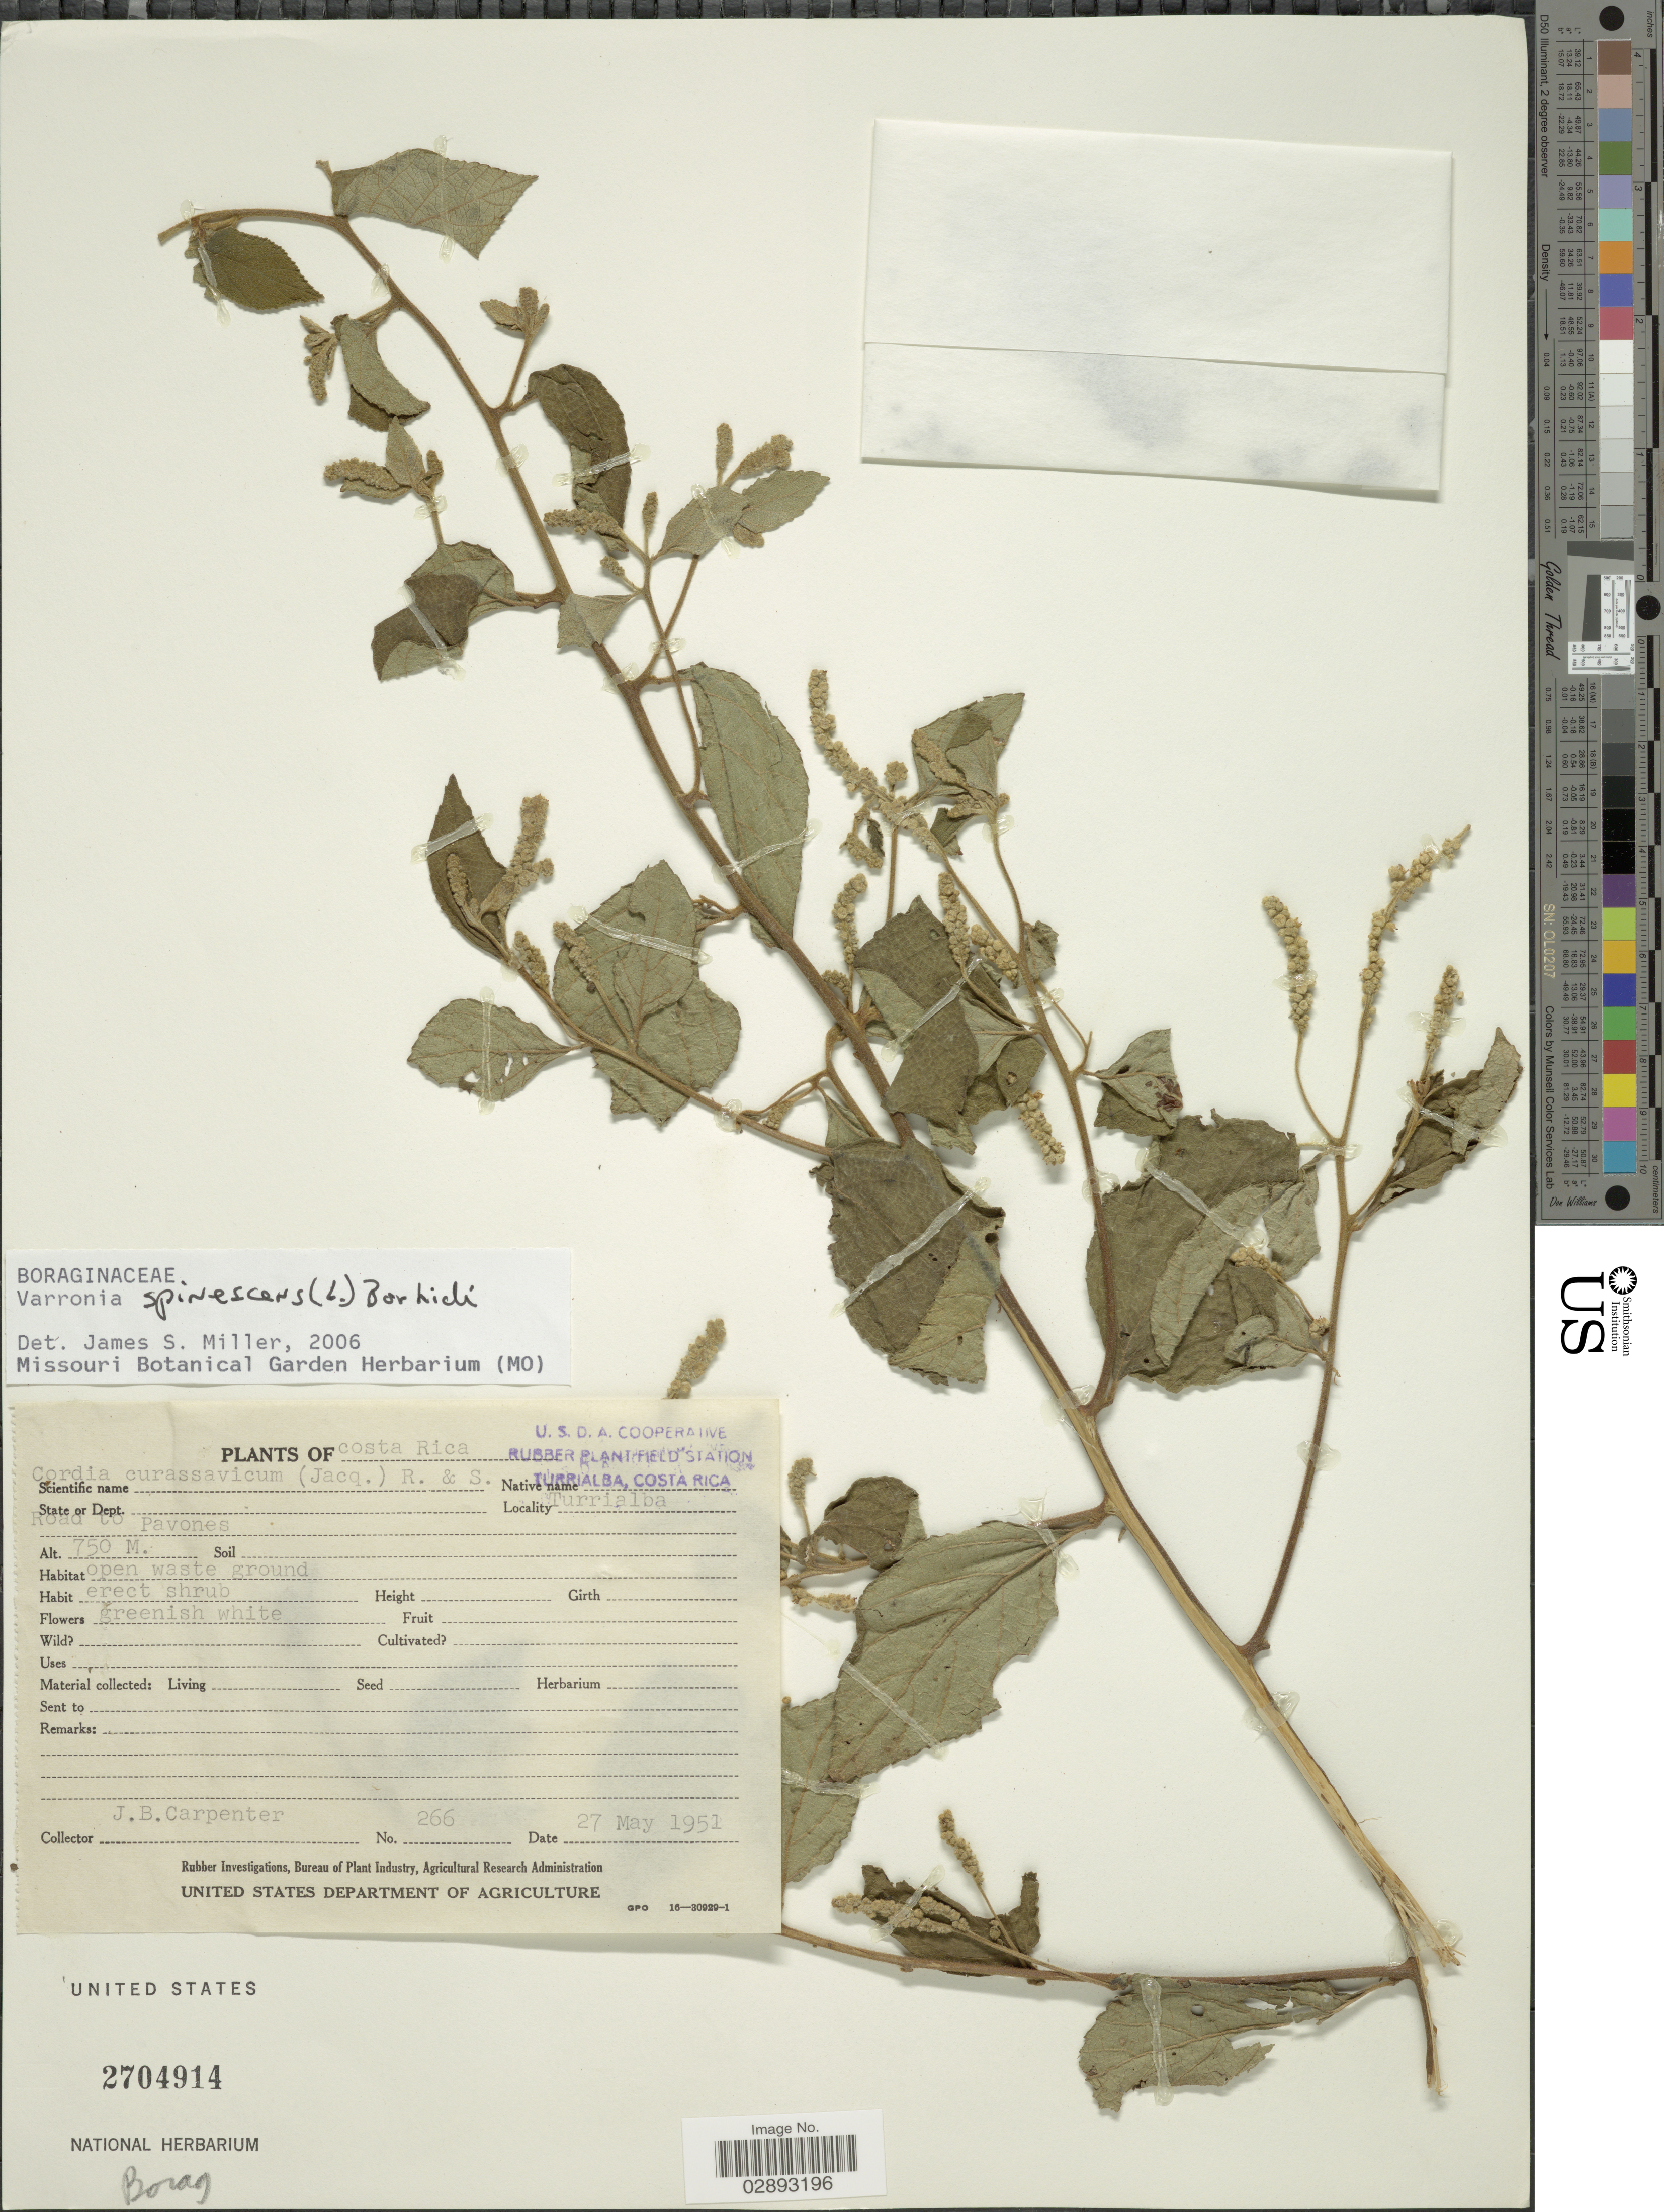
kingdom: Plantae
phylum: Tracheophyta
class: Magnoliopsida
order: Boraginales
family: Cordiaceae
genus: Varronia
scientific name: Varronia spinescens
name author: (L.) Borhidi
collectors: J. Carpenter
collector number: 266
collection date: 1951-05-27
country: Costa Rica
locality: Turrialba. Road to Pavones.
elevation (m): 750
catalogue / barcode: US 2704914